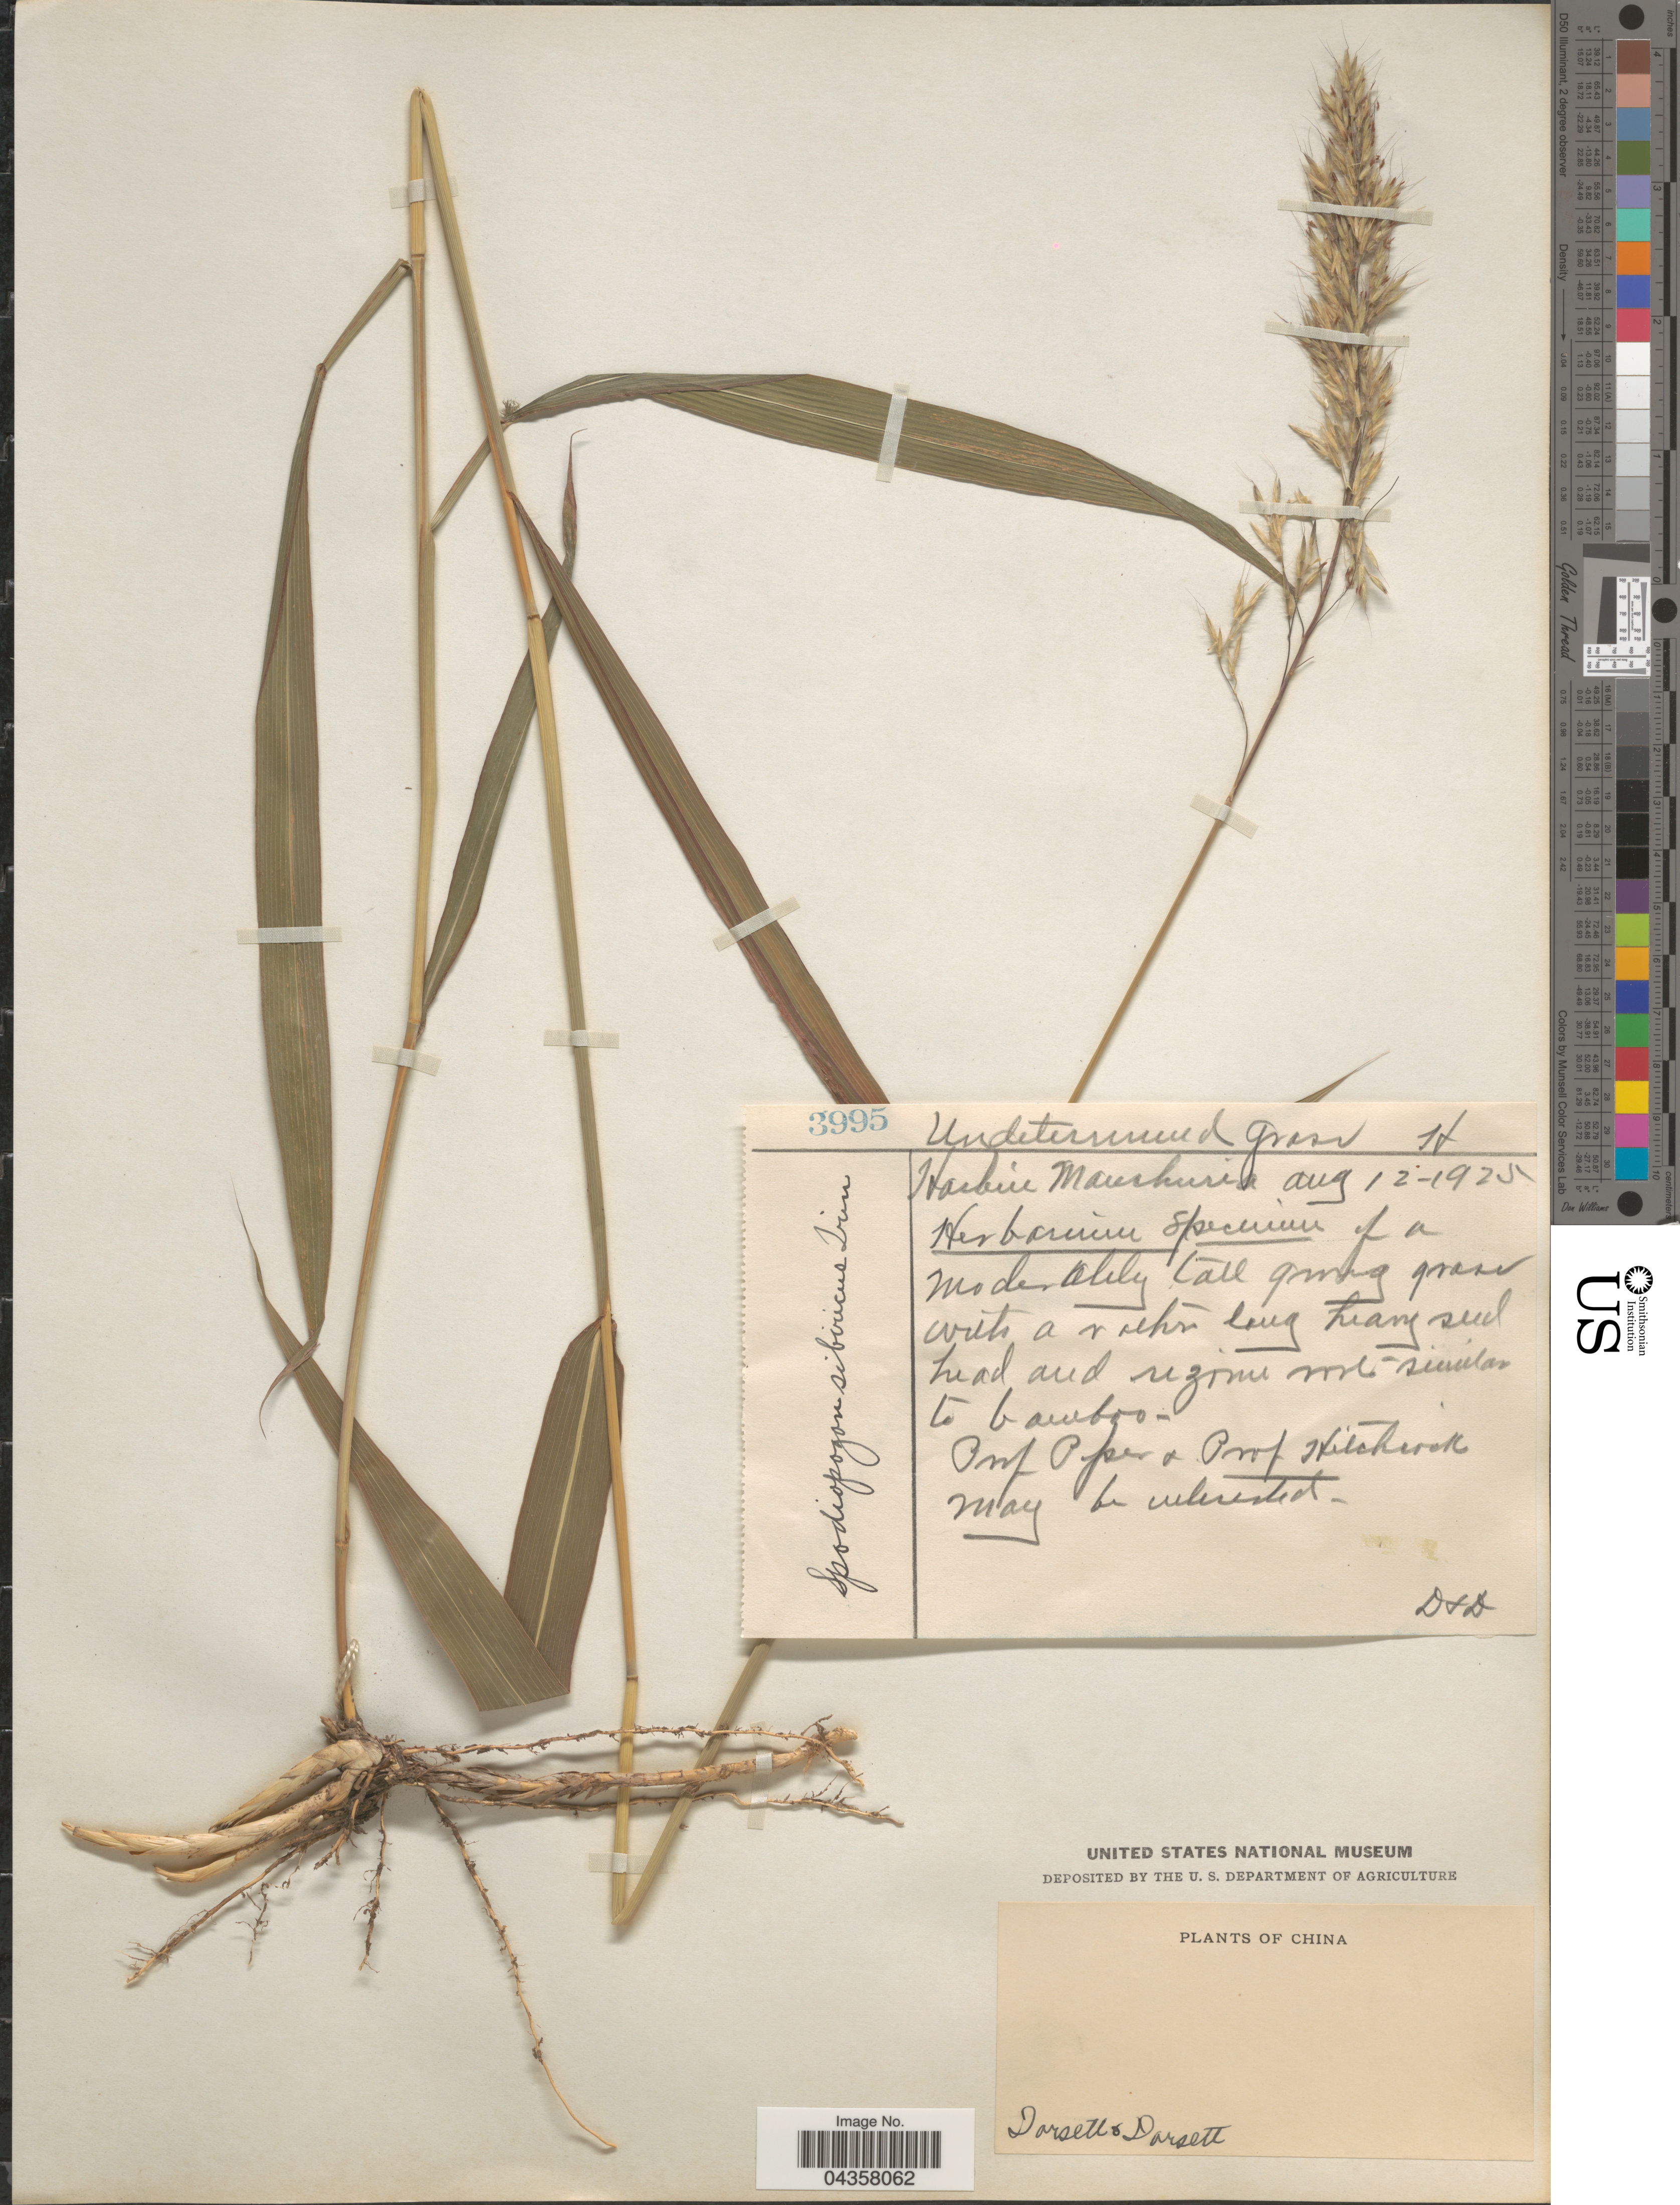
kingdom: Plantae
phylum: Tracheophyta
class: Liliopsida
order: Poales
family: Poaceae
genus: Spodiopogon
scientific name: Spodiopogon sibiricus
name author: Trin.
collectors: -- Dorsett & -- Dorsett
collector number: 3995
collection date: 1925-08-12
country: China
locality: Harbin Manchuria.